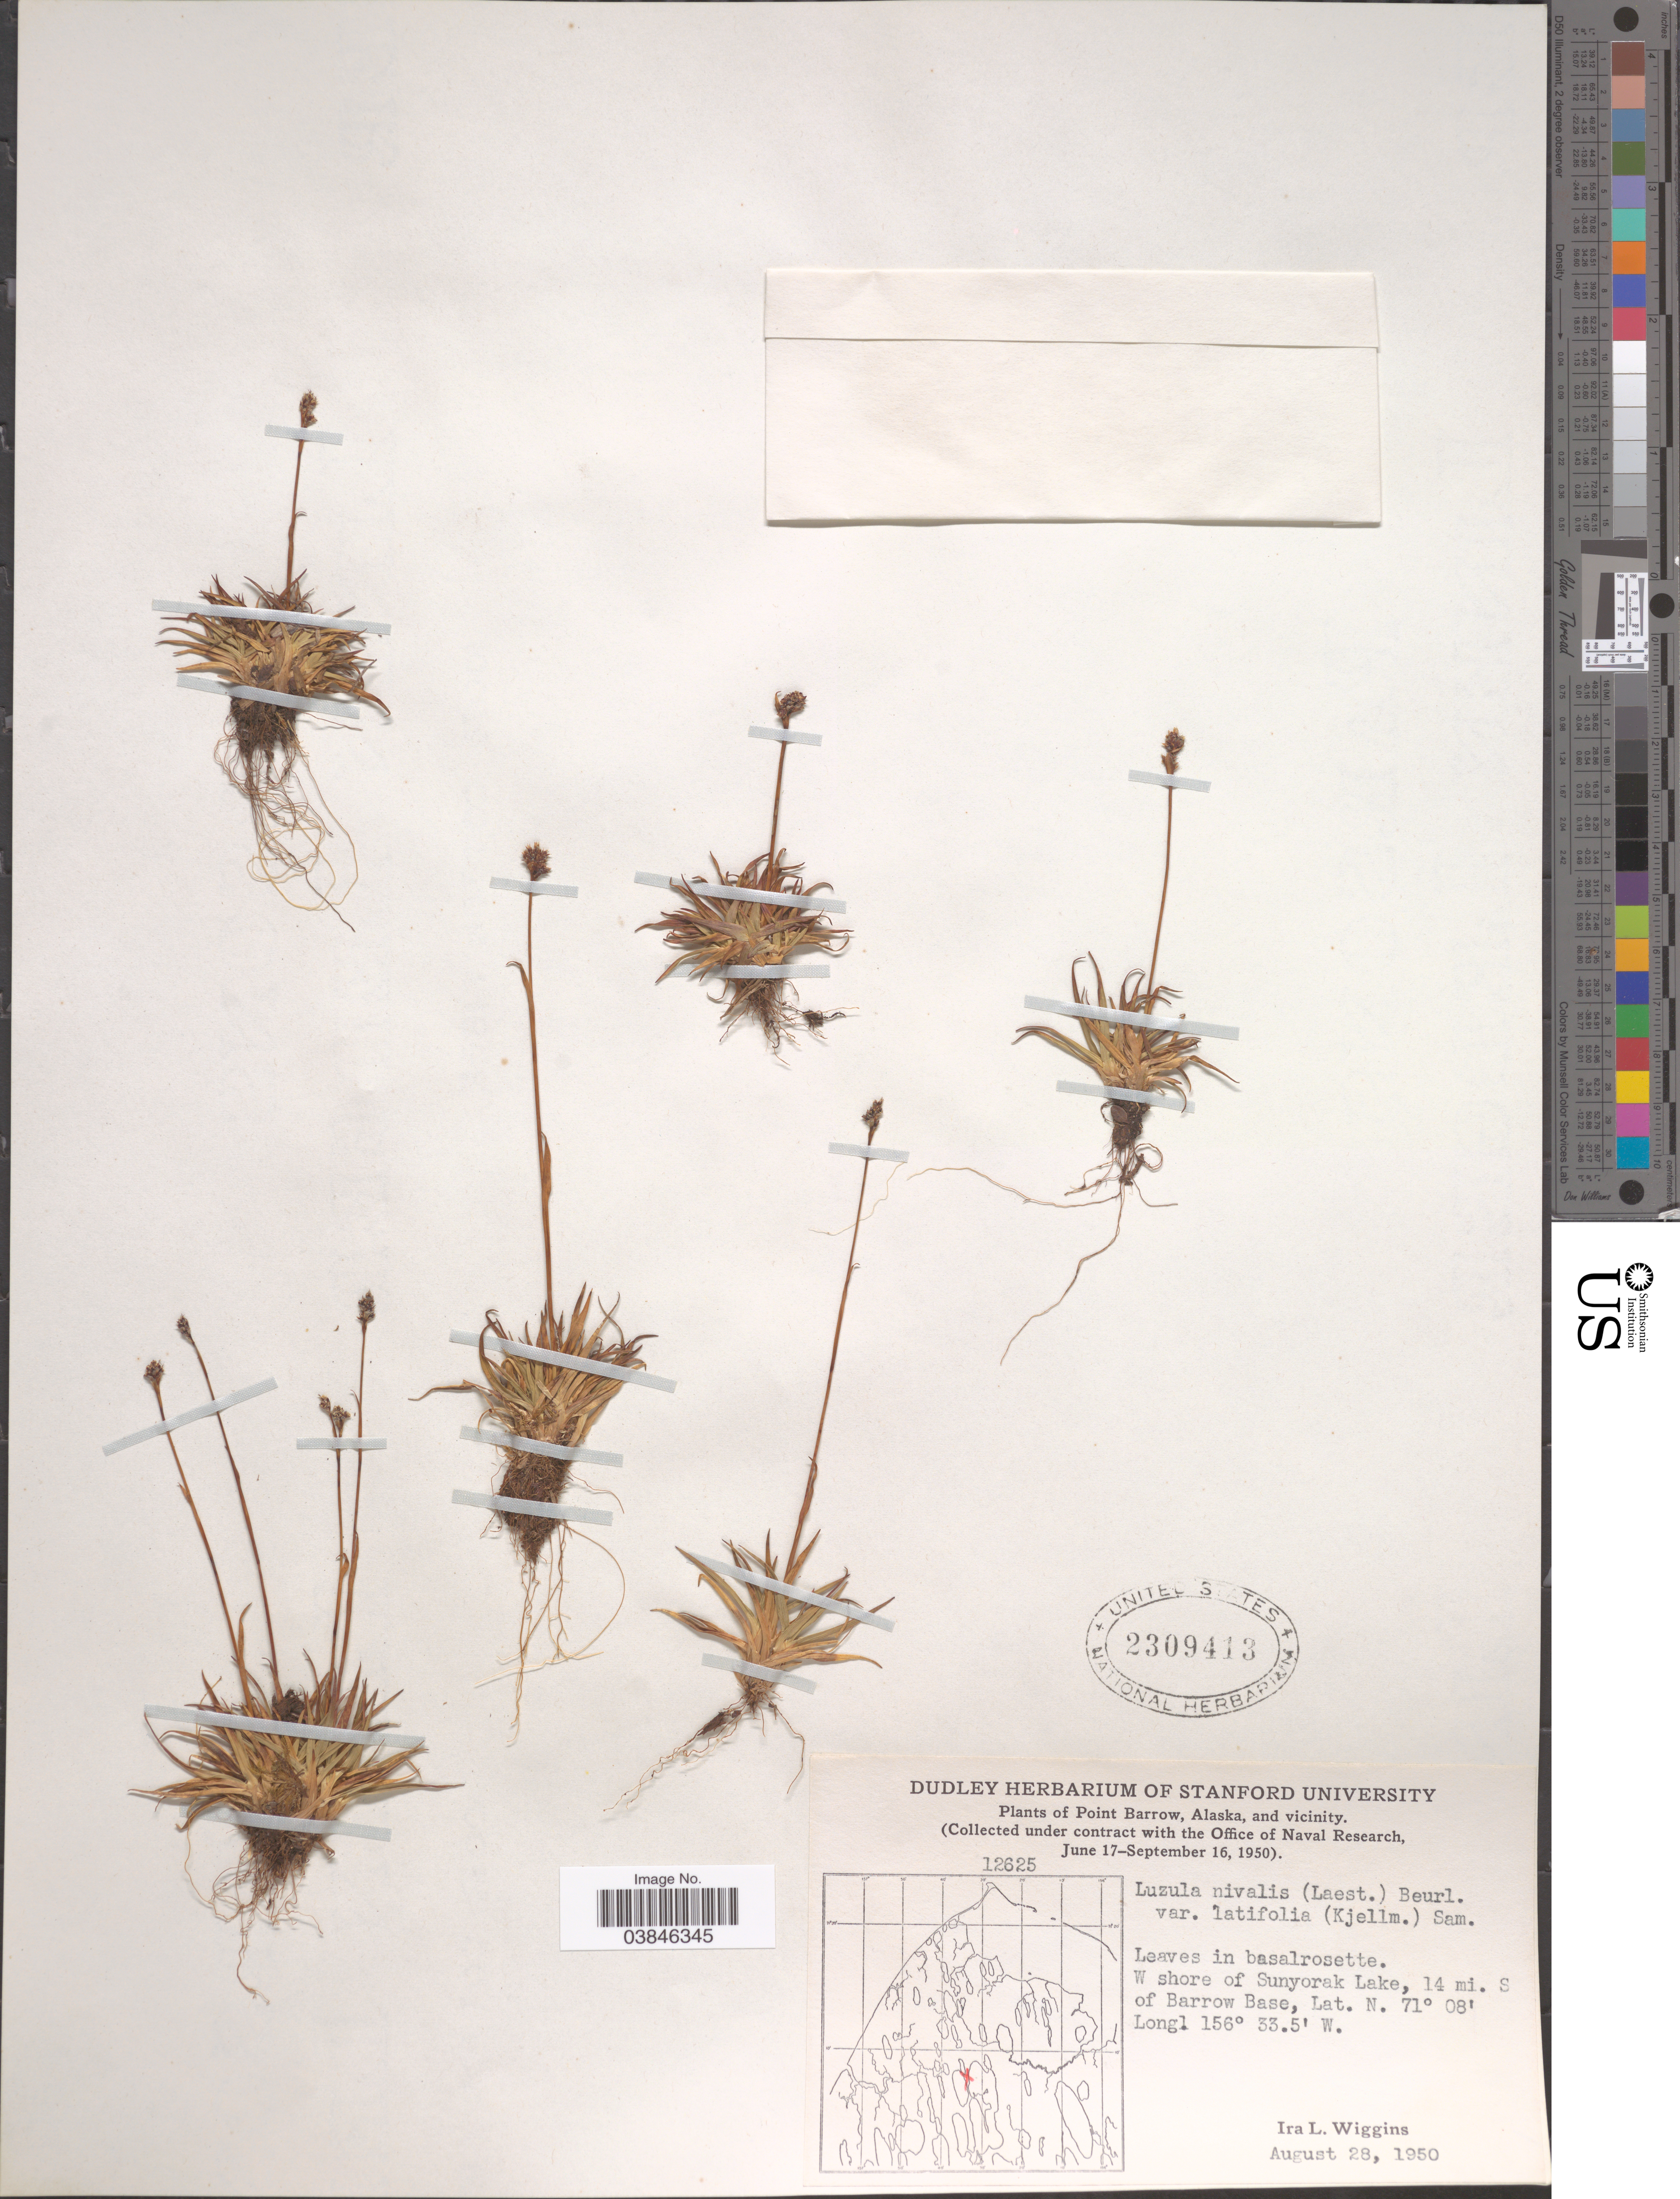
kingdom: Plantae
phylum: Tracheophyta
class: Liliopsida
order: Poales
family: Juncaceae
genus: Luzula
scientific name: Luzula nivalis var. latifolia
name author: Sam. ex Hultén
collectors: I. L. Wiggins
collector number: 12625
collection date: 1950-08-28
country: United States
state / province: Alaska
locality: Point Barrow, Alaska, and vicinity. W shore of Sunyorak Lake, 14 mi. S of Barrow Base.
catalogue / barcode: US 2309413